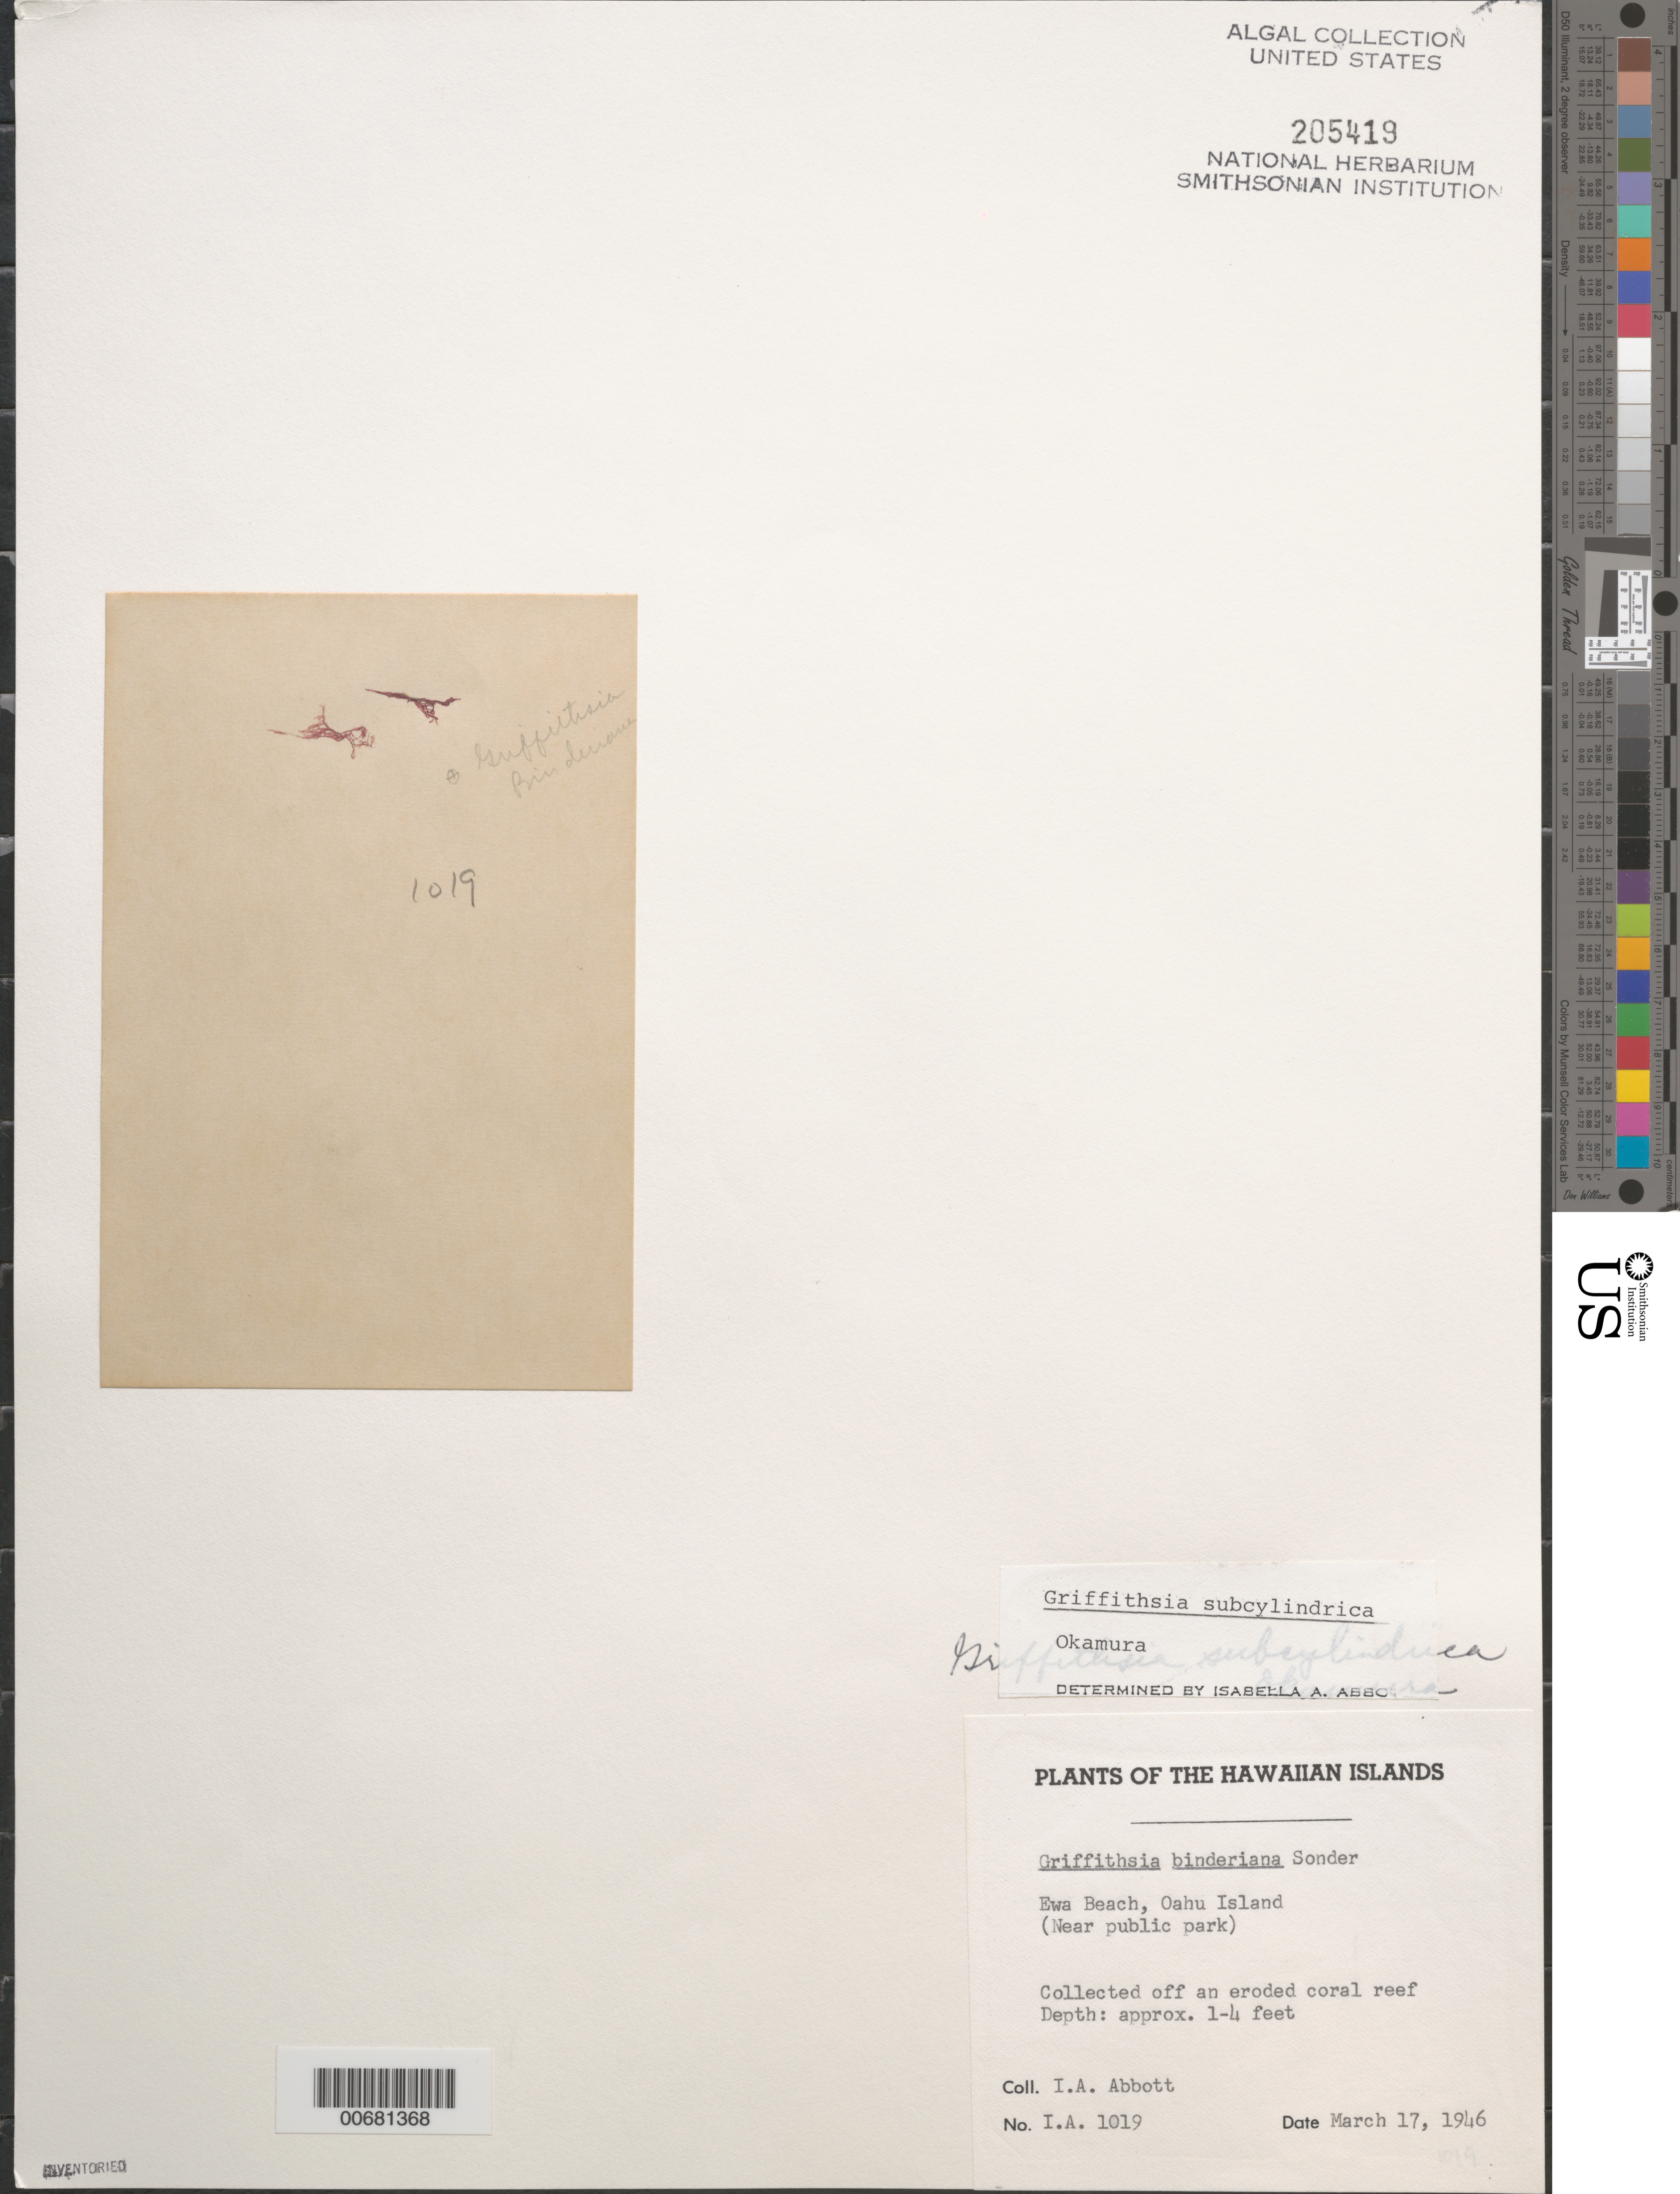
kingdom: Plantae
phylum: Rhodophyta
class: Florideophyceae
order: Ceramiales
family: Wrangeliaceae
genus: Griffithsia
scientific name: Griffithsia subcylindrica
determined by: Abbott, Isabella A.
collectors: I. A. Abbott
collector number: IAA 1019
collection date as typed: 17 Mar 1946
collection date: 1946-03-17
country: United States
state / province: Hawaii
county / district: Honolulu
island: Oahu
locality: Ewa Beach near public park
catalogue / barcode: US 205419